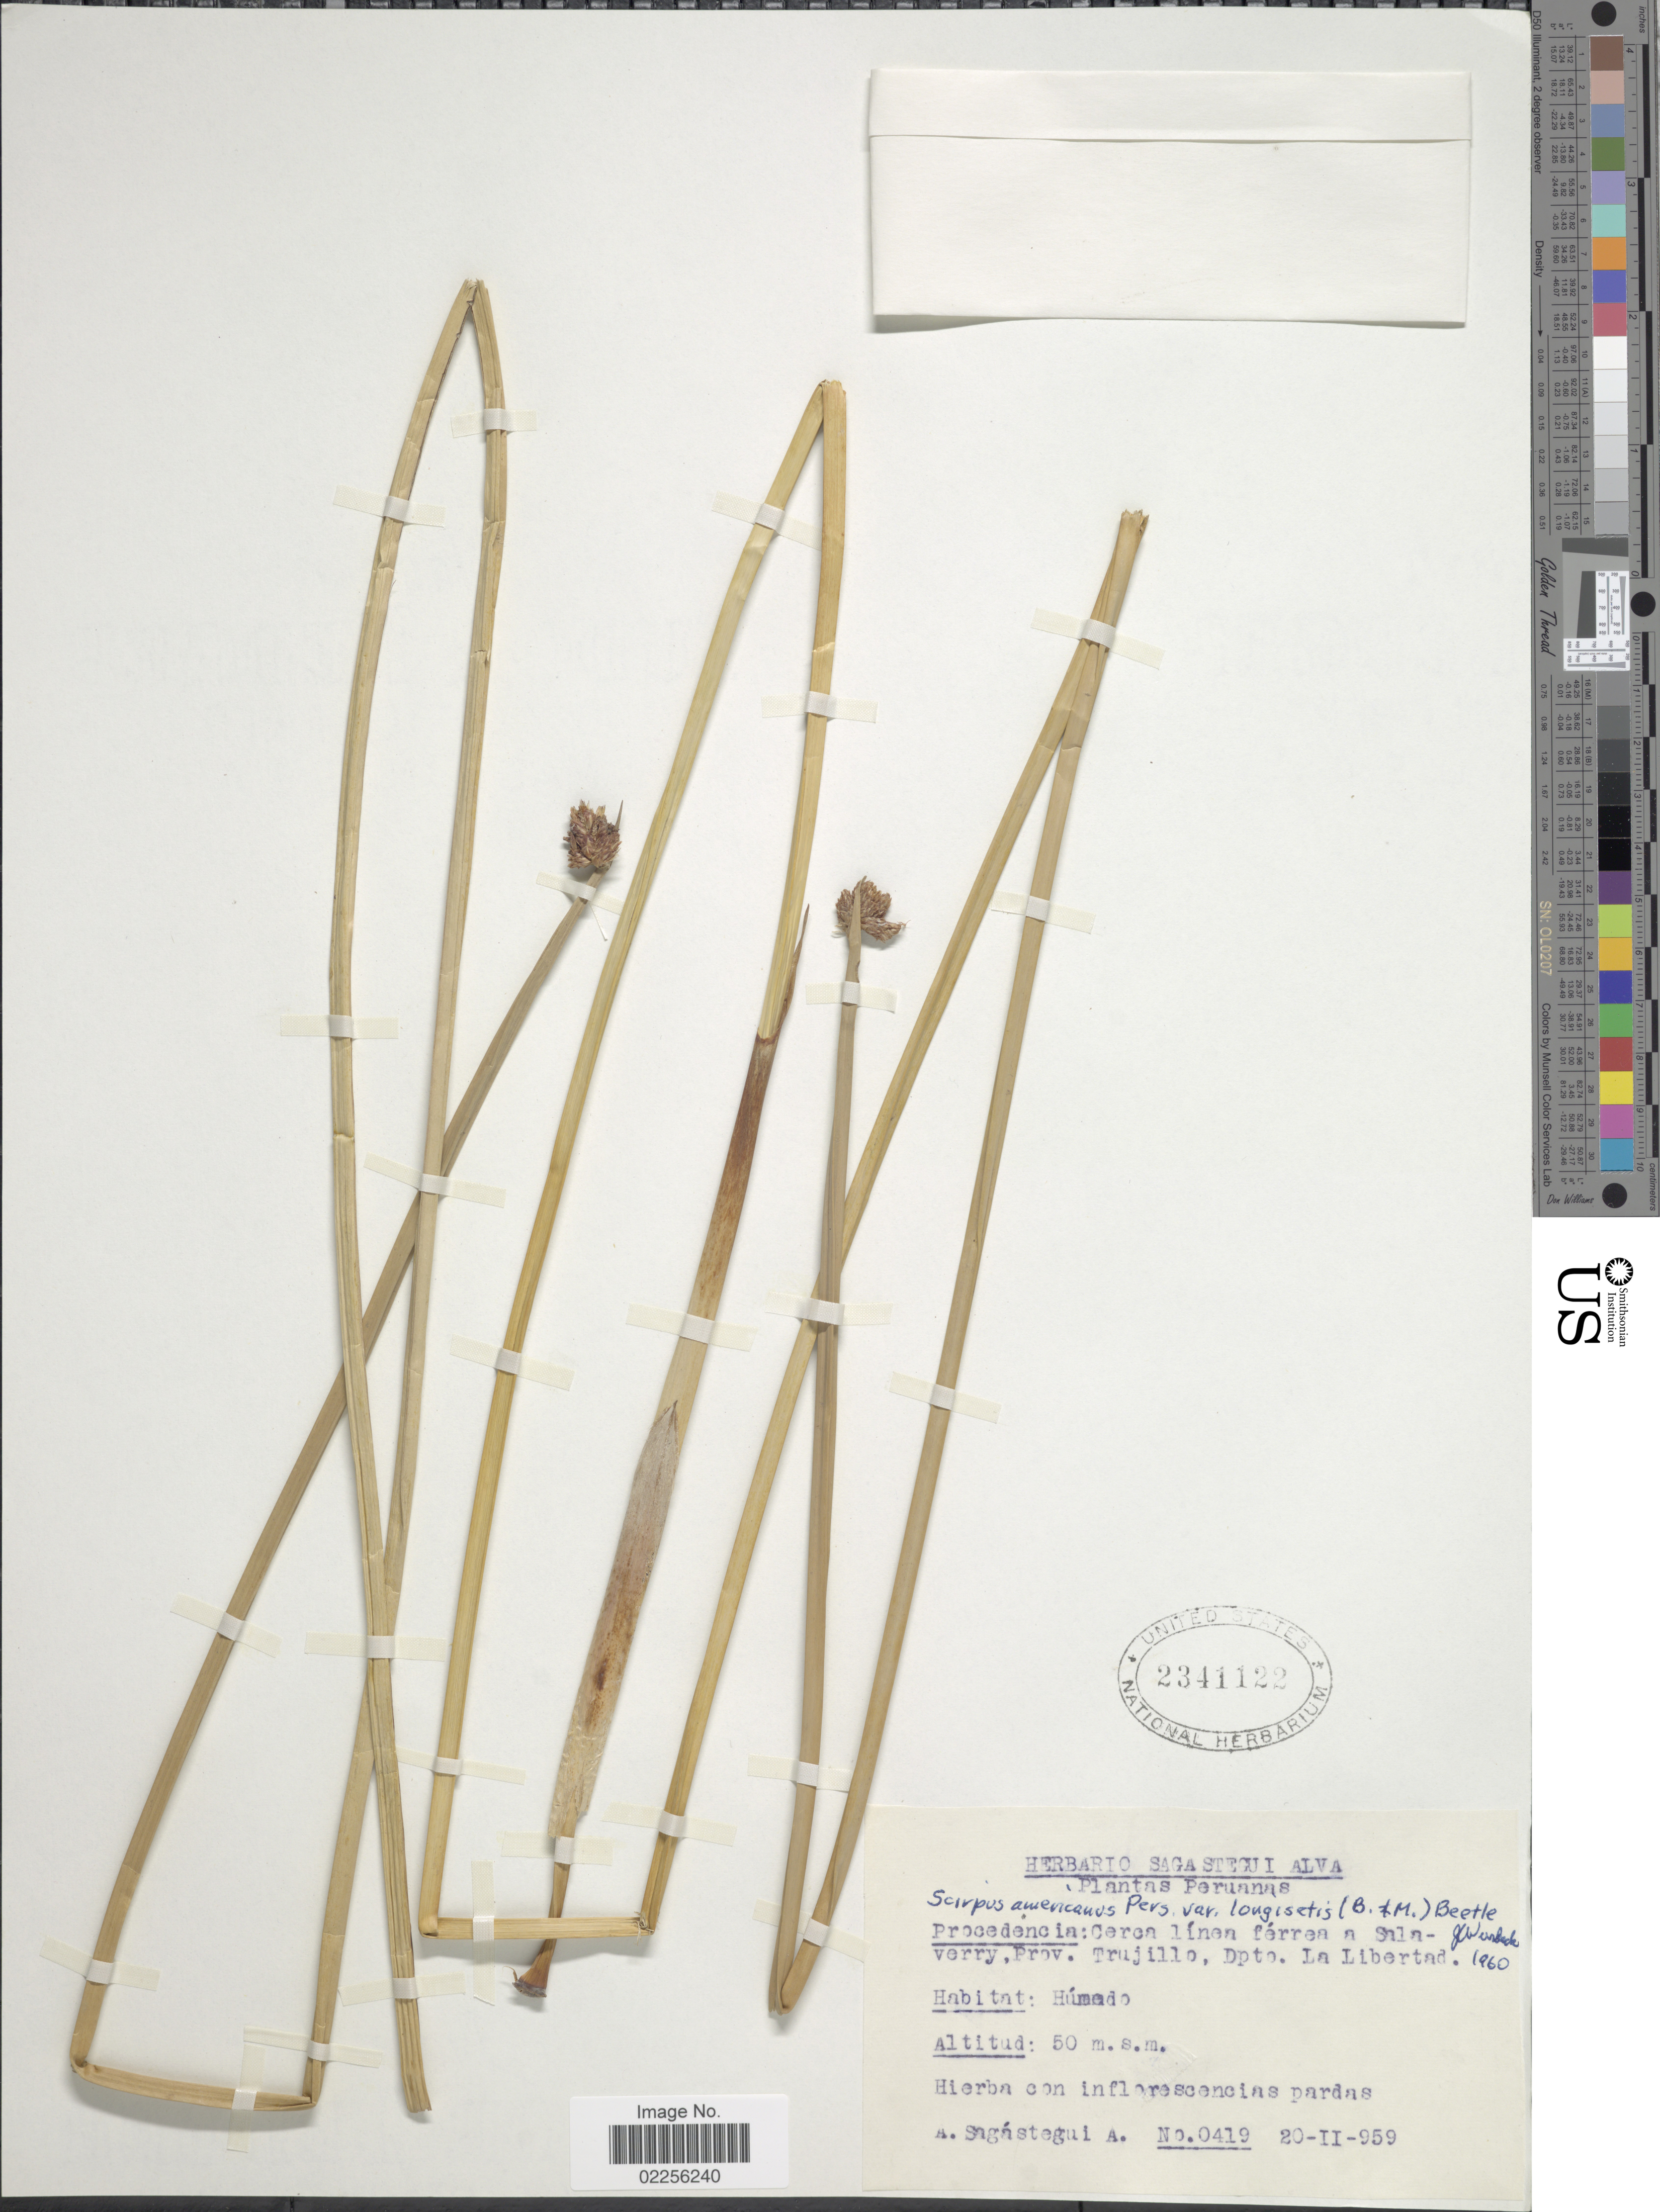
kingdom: Plantae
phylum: Tracheophyta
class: Liliopsida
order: Poales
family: Cyperaceae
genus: Schoenoplectus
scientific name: Schoenoplectus pungens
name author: (Vahl) Palla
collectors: A. Sagástegui A.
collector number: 0419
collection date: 1959-02-20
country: Peru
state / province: La Libertad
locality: Cerca línea férrea a Salaverry, prov. Trujillo, Dpto La Libertad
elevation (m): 50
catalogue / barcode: US 2341122